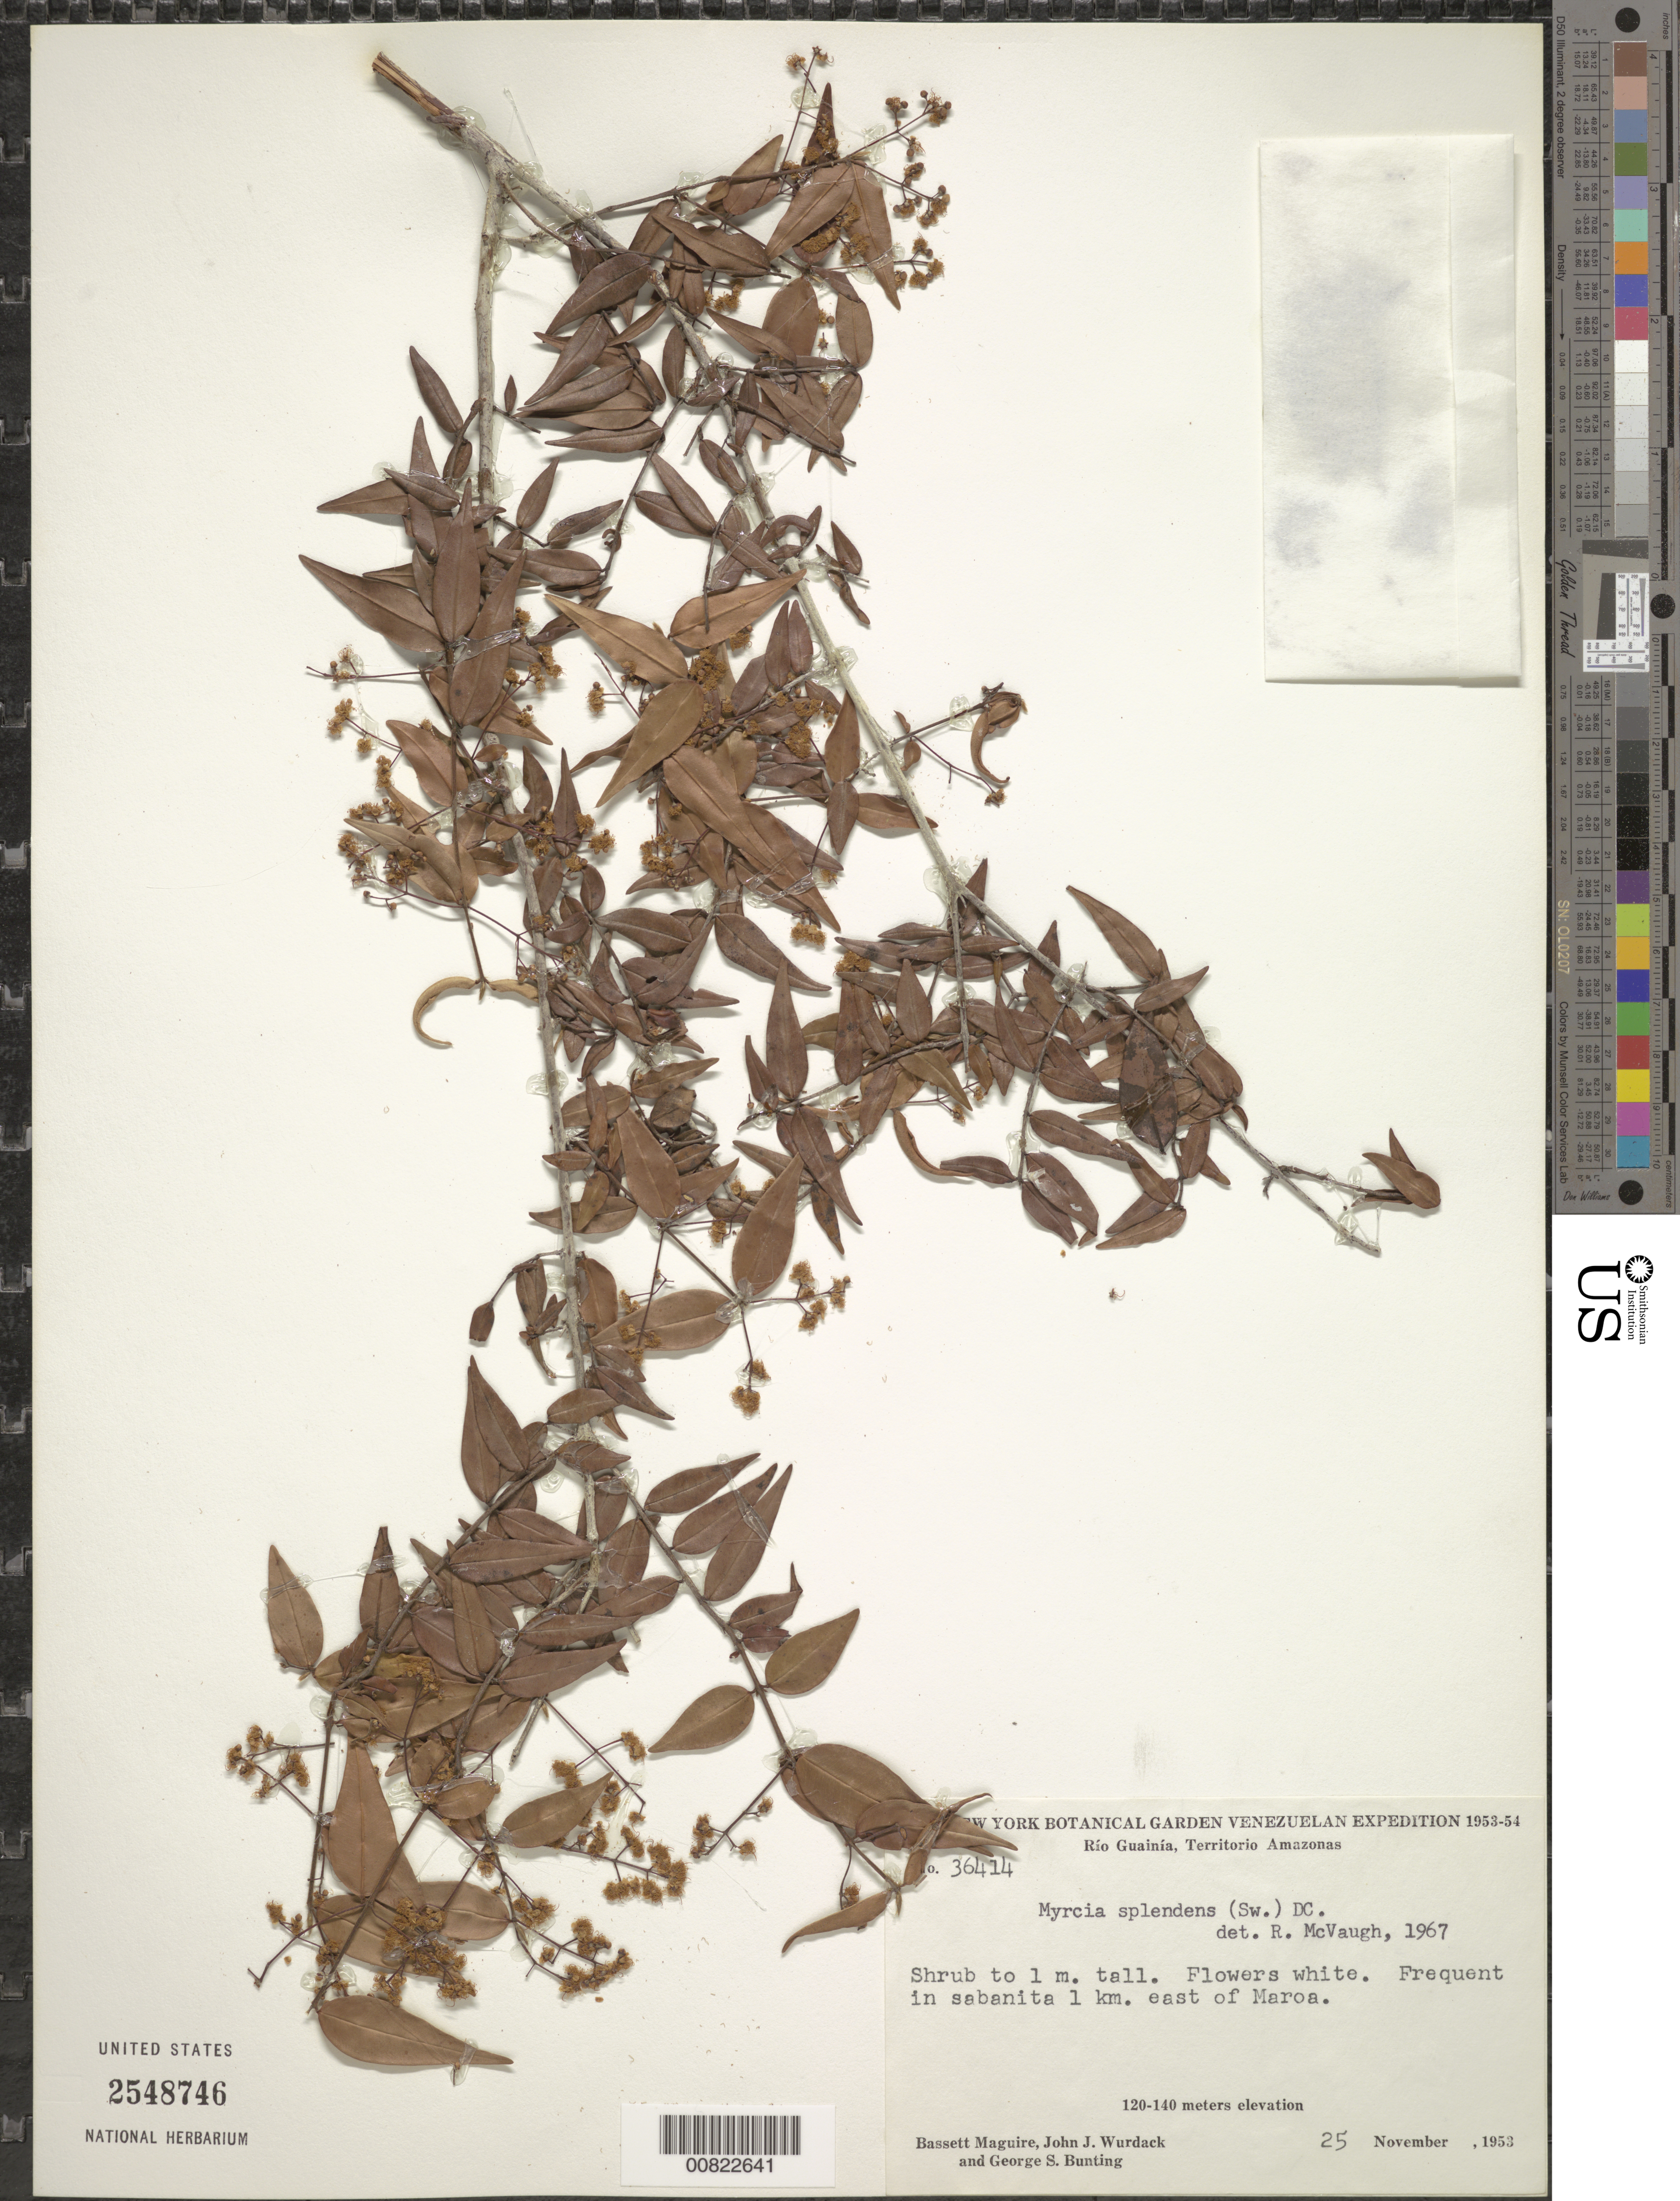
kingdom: Plantae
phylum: Tracheophyta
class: Magnoliopsida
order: Myrtales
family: Myrtaceae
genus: Myrcia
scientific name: Myrcia splendens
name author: (Sw.) DC.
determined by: McVaugh, R.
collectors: B. Maguire, J. J. Wurdack & G. S. Bunting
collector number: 36414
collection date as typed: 25-Nov-53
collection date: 1953-11-25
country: Venezuela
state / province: Amazonas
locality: Río Guainía, 1 km E of Maroa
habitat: Sabanita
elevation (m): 120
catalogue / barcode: US 2548746